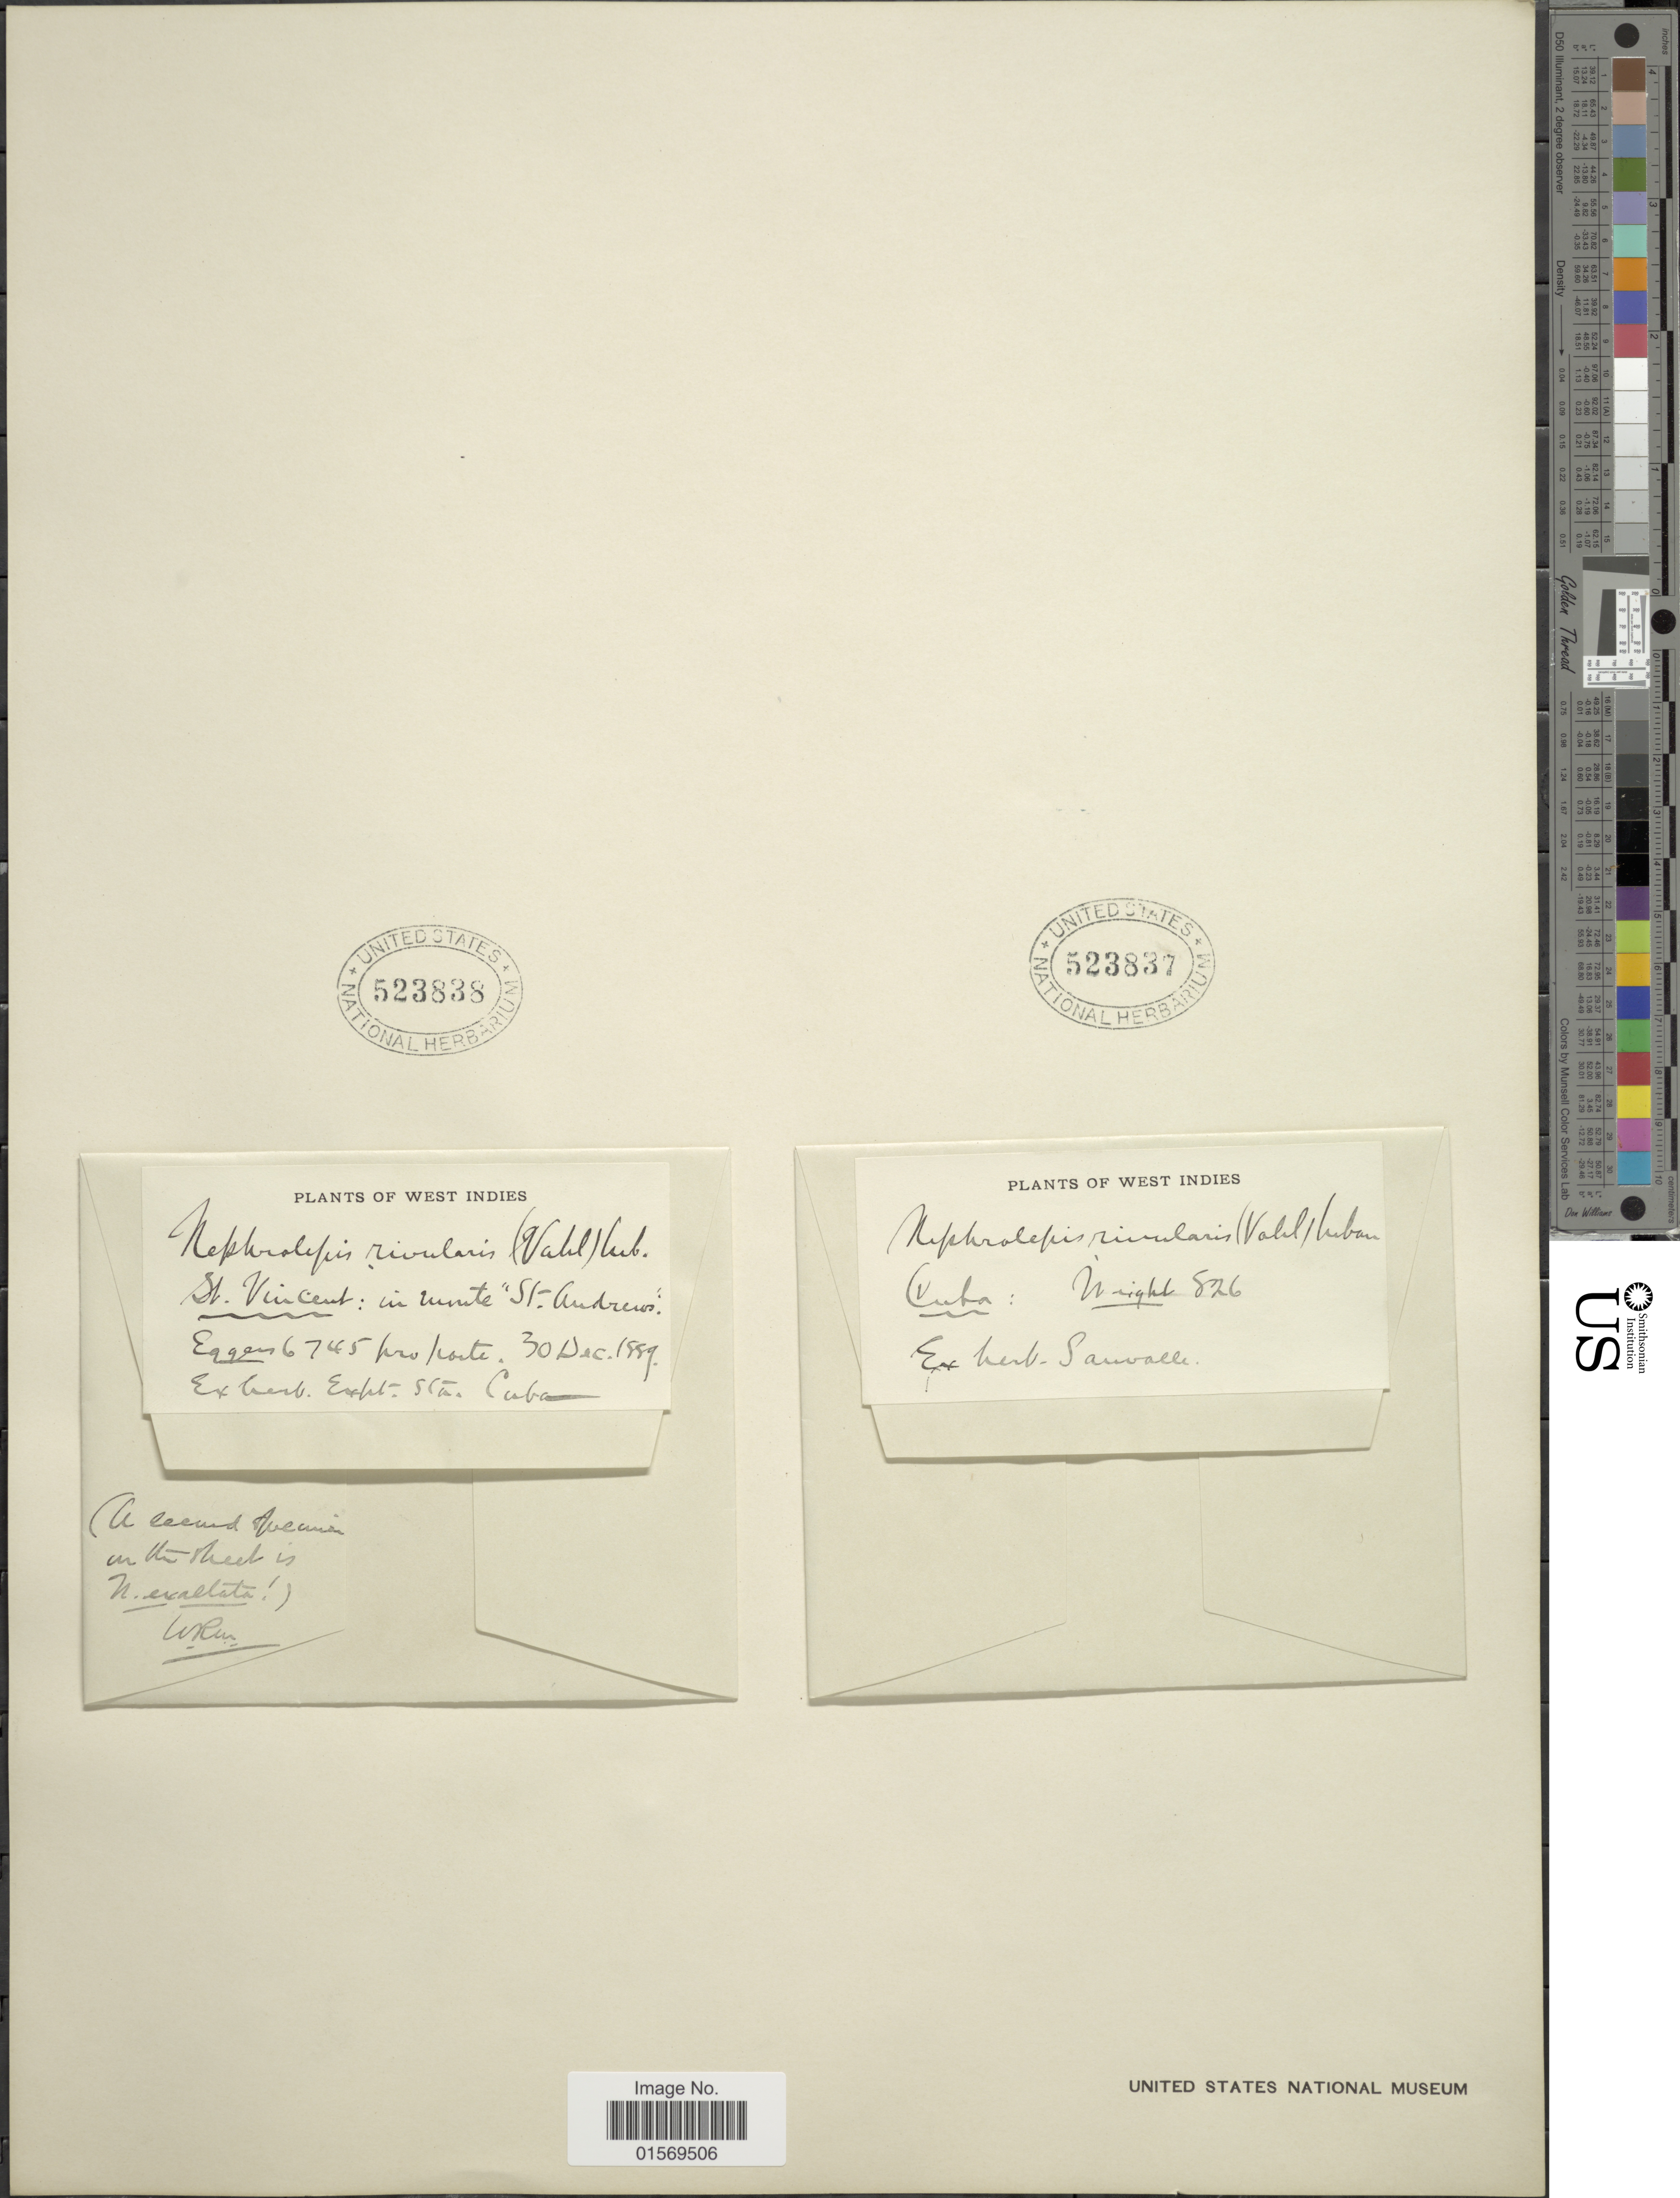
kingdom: Plantae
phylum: Tracheophyta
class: Polypodiopsida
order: Polypodiales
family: Nephrolepidaceae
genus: Nephrolepis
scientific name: Nephrolepis rivularis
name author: (Vahl) Mett. ex Krug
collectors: Wright, --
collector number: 826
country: Cuba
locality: West Indies, Cuba.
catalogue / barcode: US 523837-2